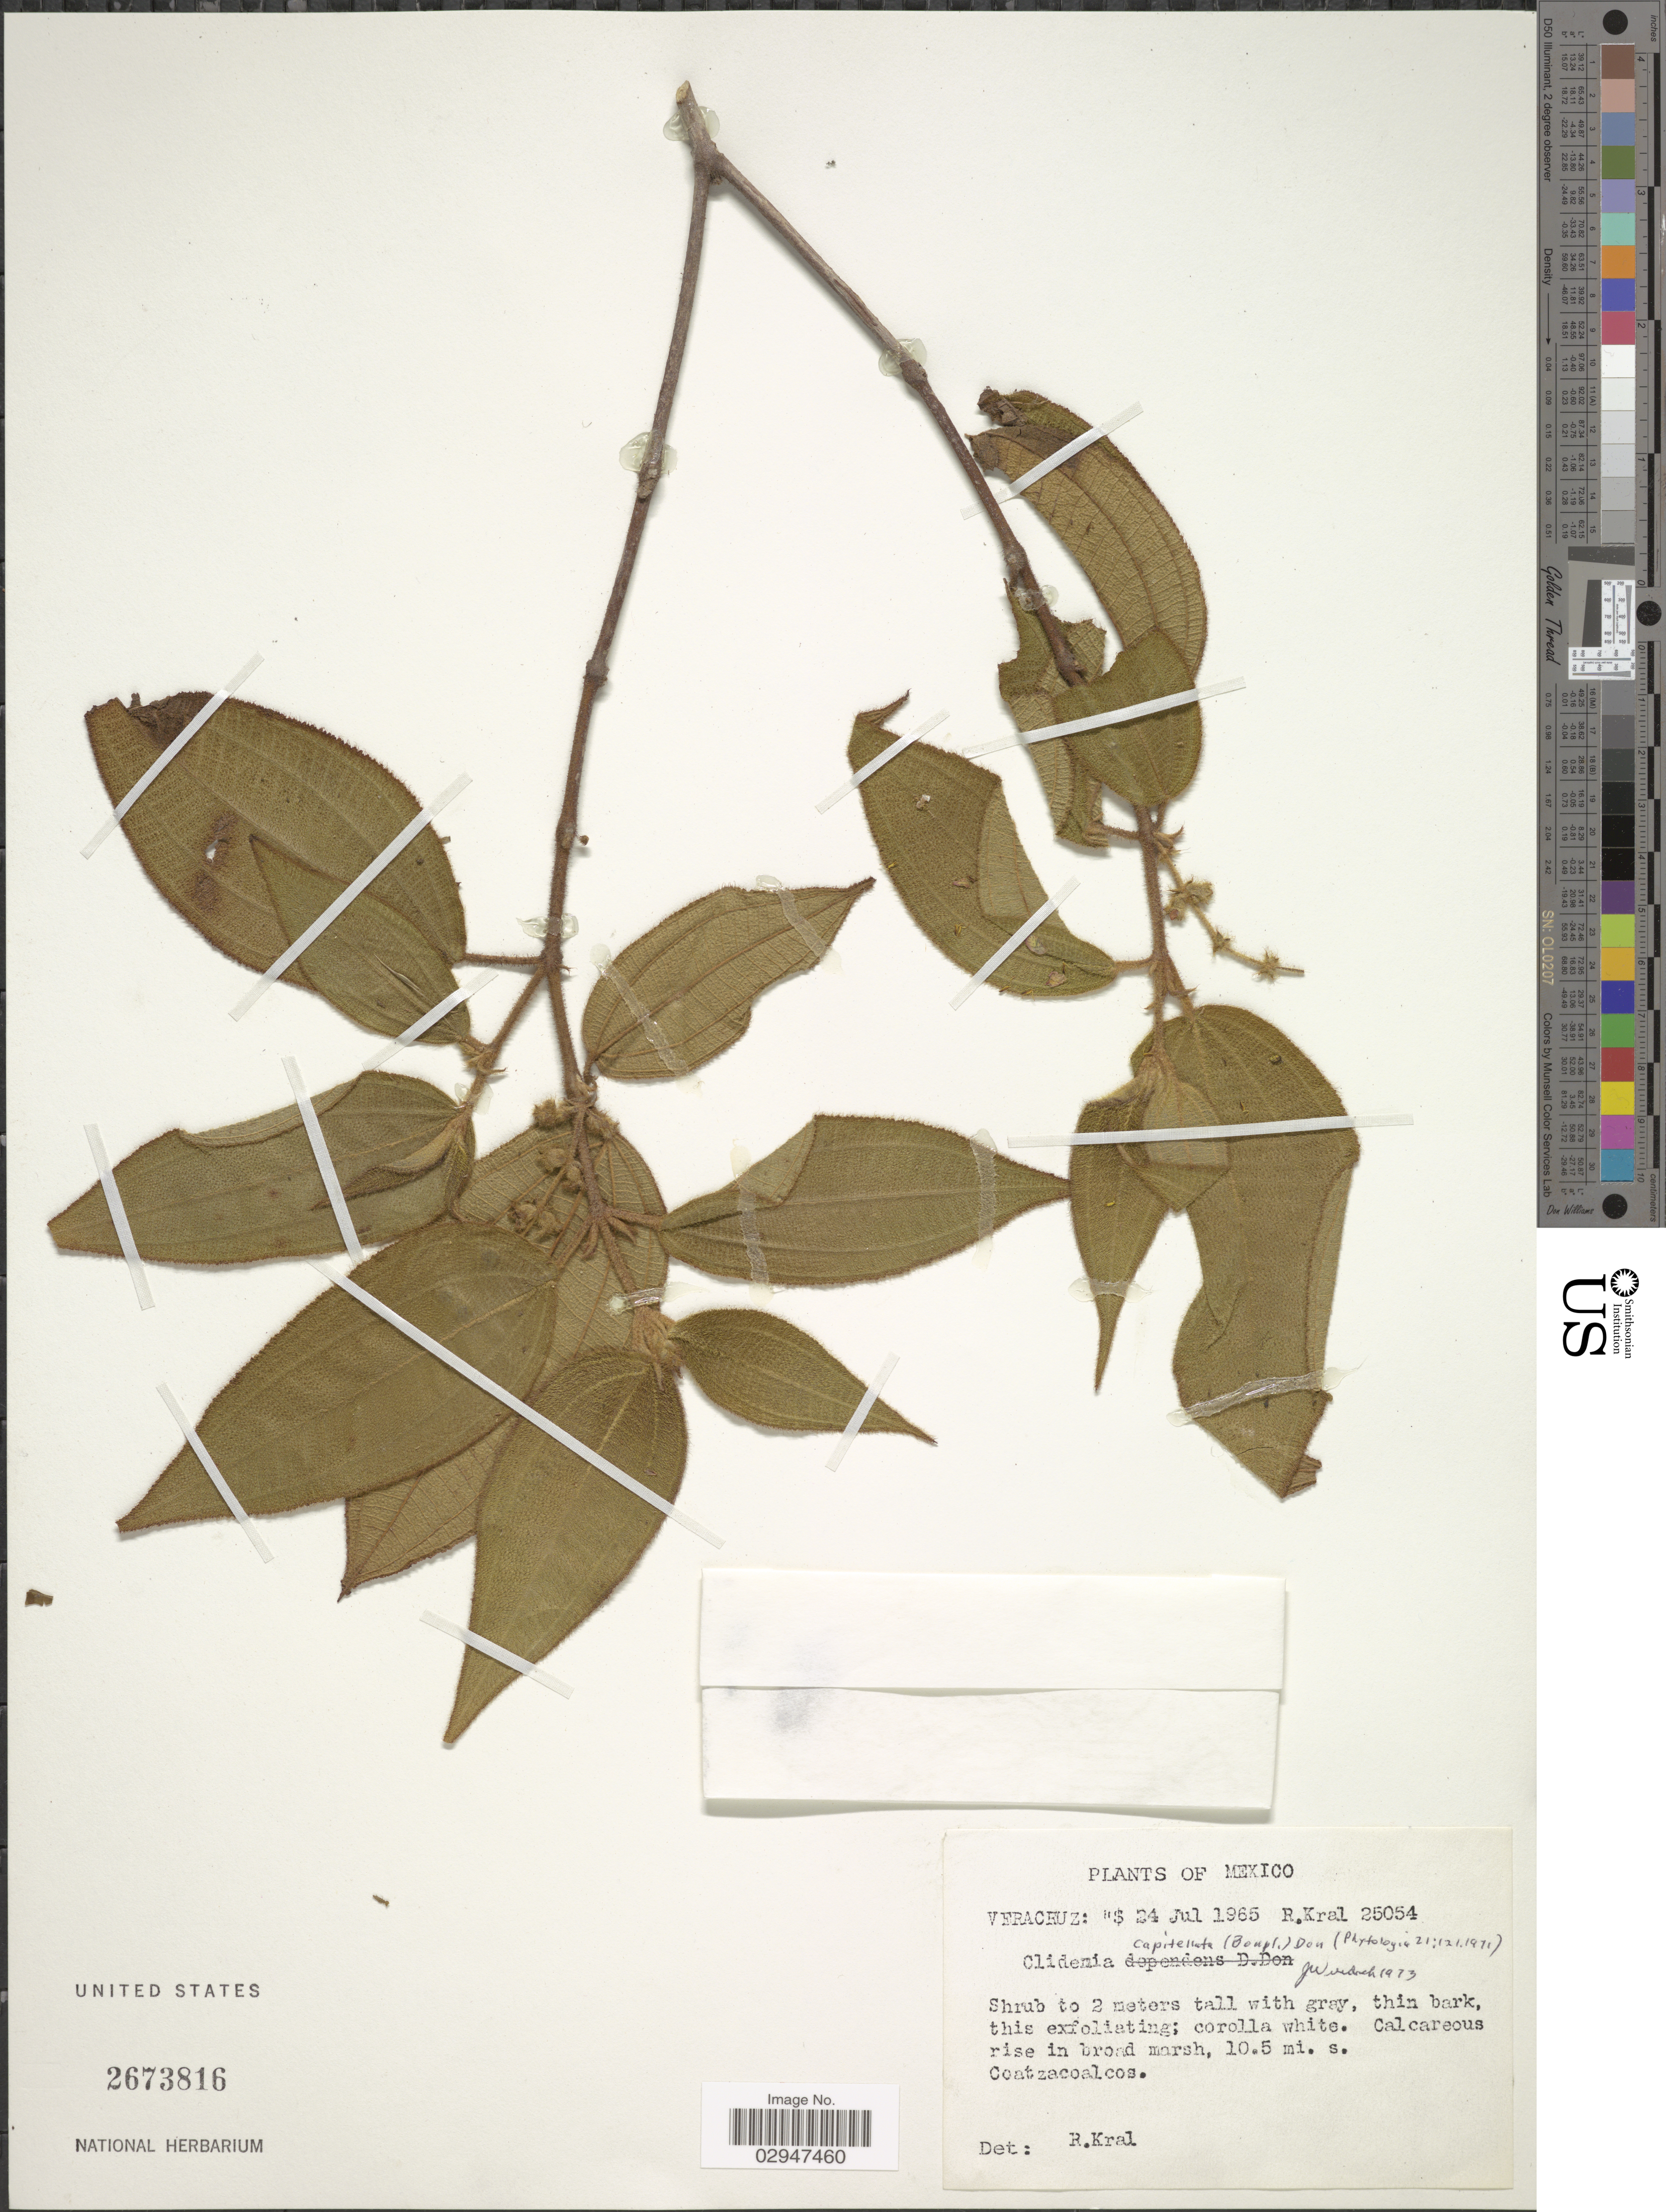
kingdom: Plantae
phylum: Tracheophyta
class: Magnoliopsida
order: Myrtales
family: Melastomataceae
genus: Clidemia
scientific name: Clidemia capitellata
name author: (Bonpl.) D. Don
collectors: R. Kral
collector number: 25054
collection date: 1965-07-24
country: Mexico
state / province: Veracruz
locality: Veracruz. Calcareous rise in brond marsh, 10.5 mi. s. Coatzacoalcos.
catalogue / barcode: US 2673816